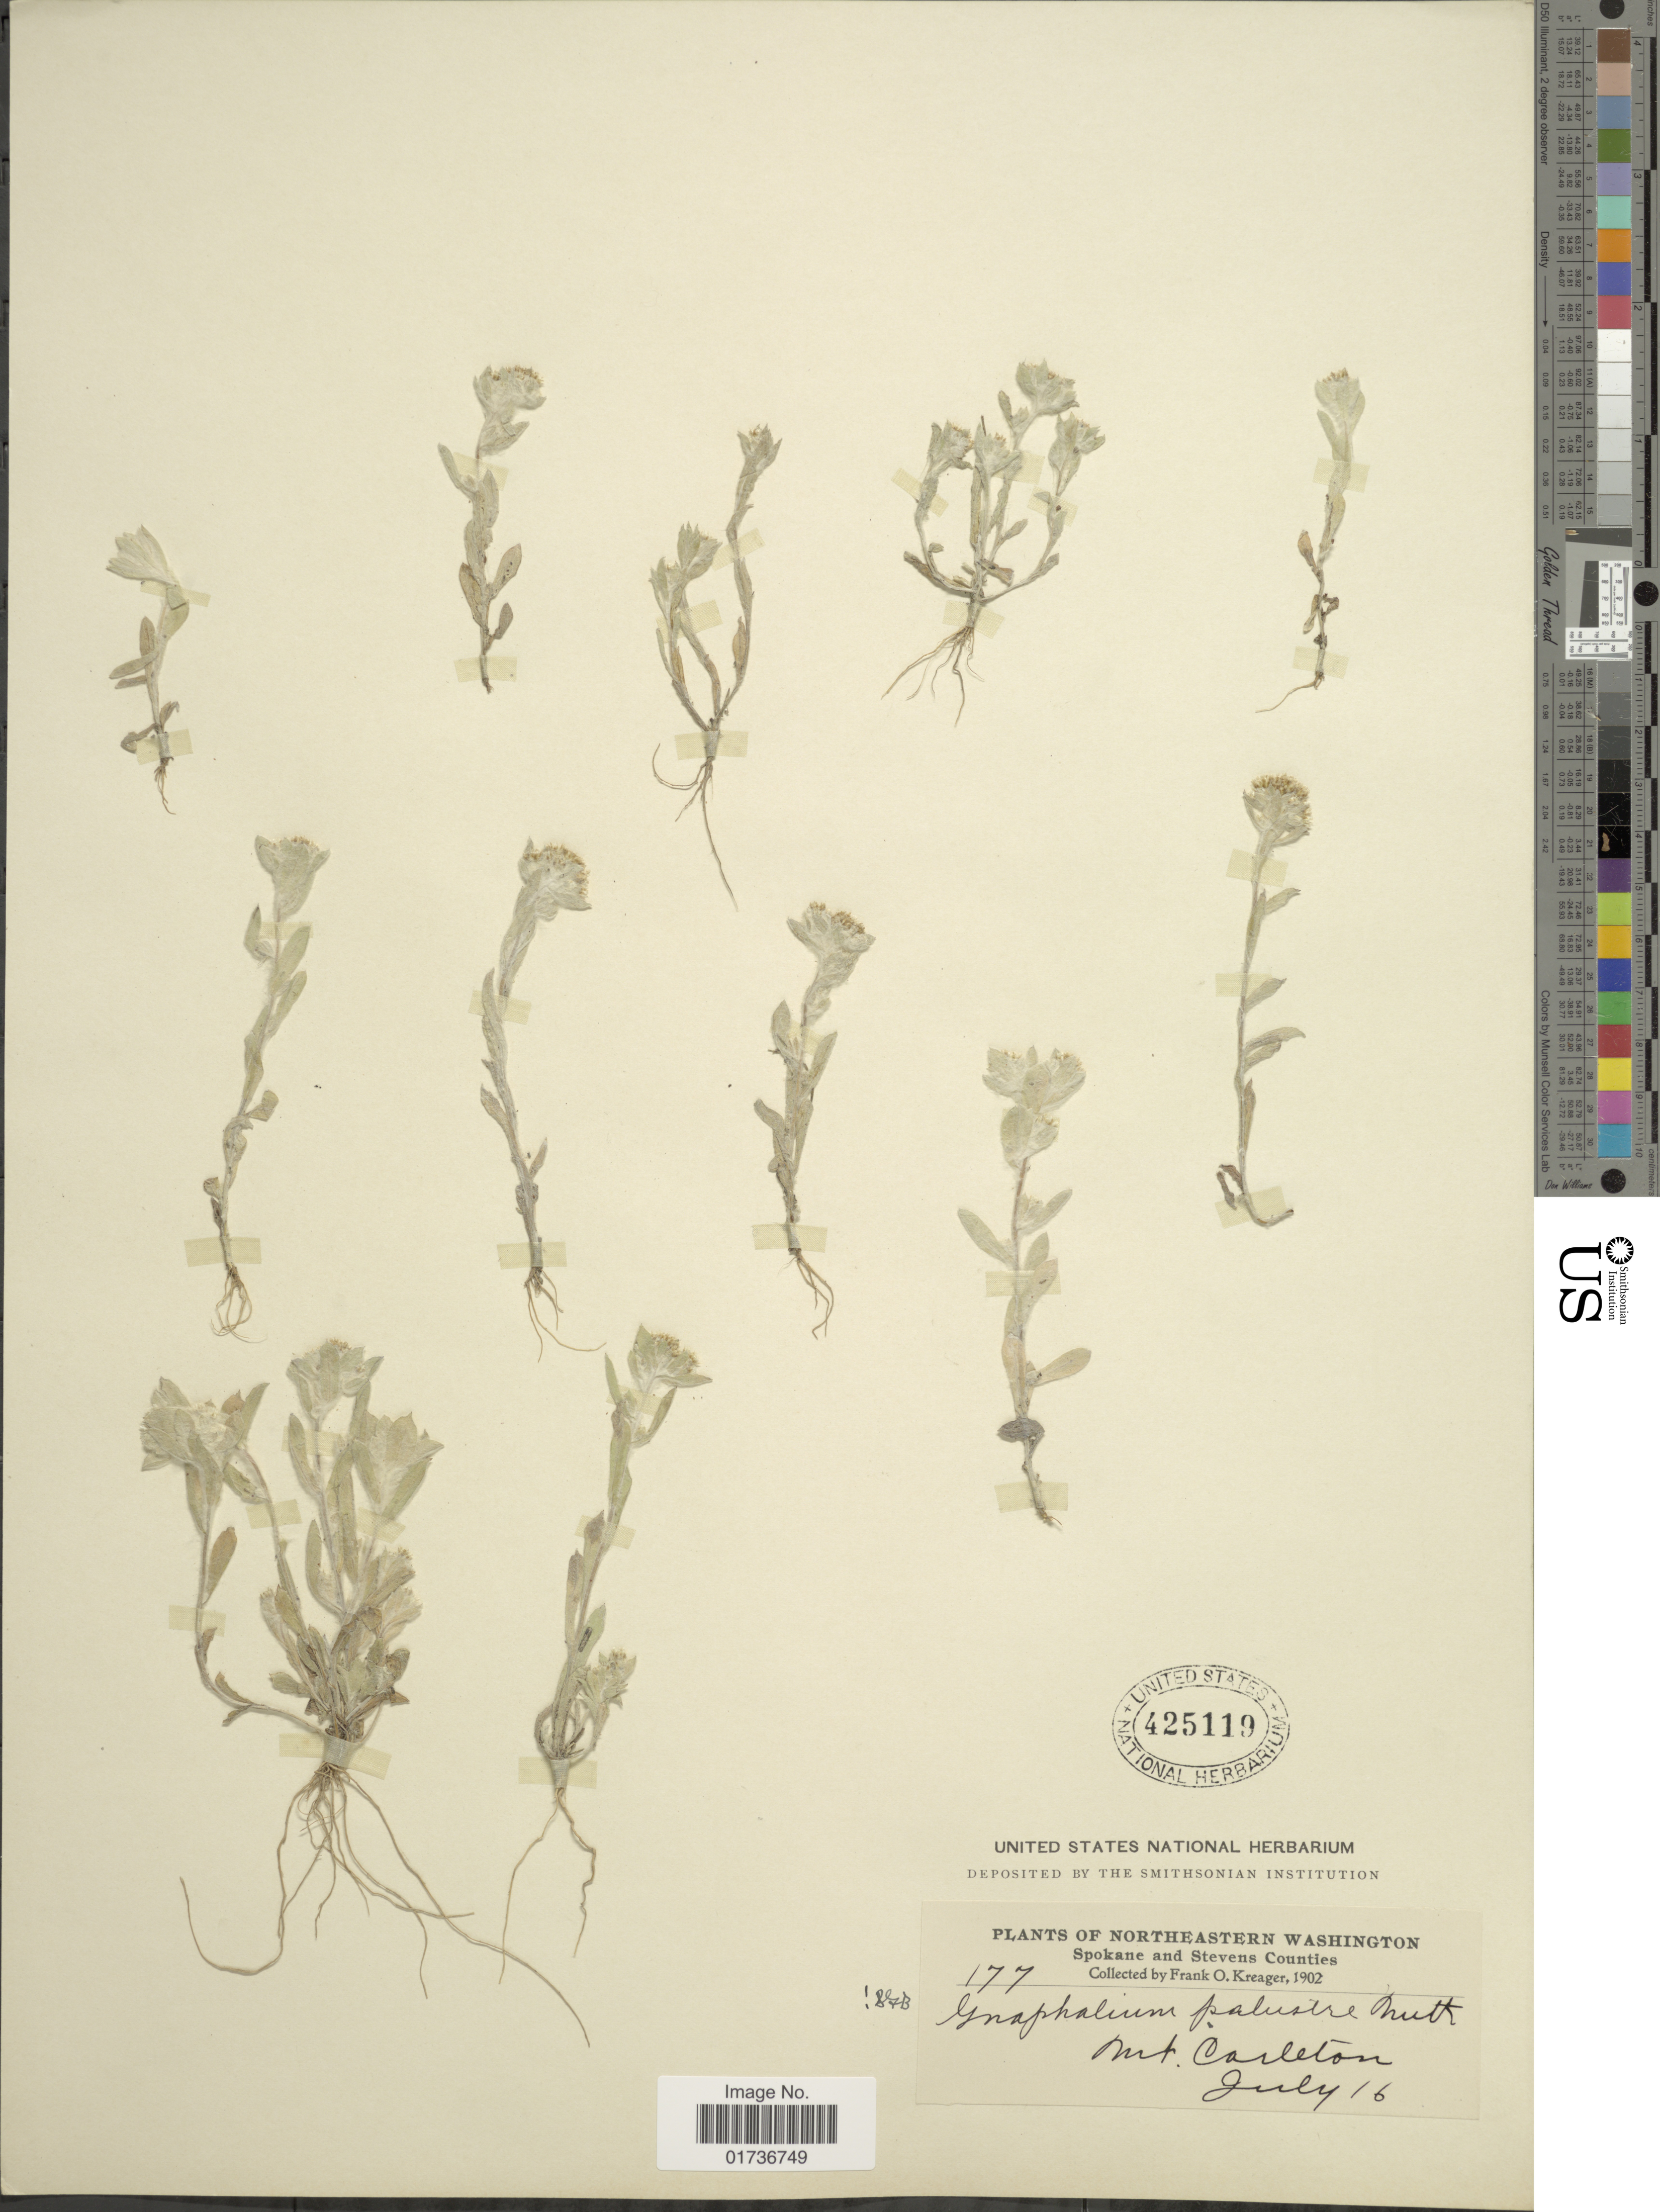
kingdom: Plantae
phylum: Tracheophyta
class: Magnoliopsida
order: Asterales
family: Asteraceae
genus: Gnaphalium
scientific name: Gnaphalium palustre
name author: Nutt.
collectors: F. Kreager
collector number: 177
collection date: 1902-07-16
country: United States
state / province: Washington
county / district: Spokane / Stevens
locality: Northeastern Washington, Spokane and Stevens Counties, Mt Carleton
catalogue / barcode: US 425119